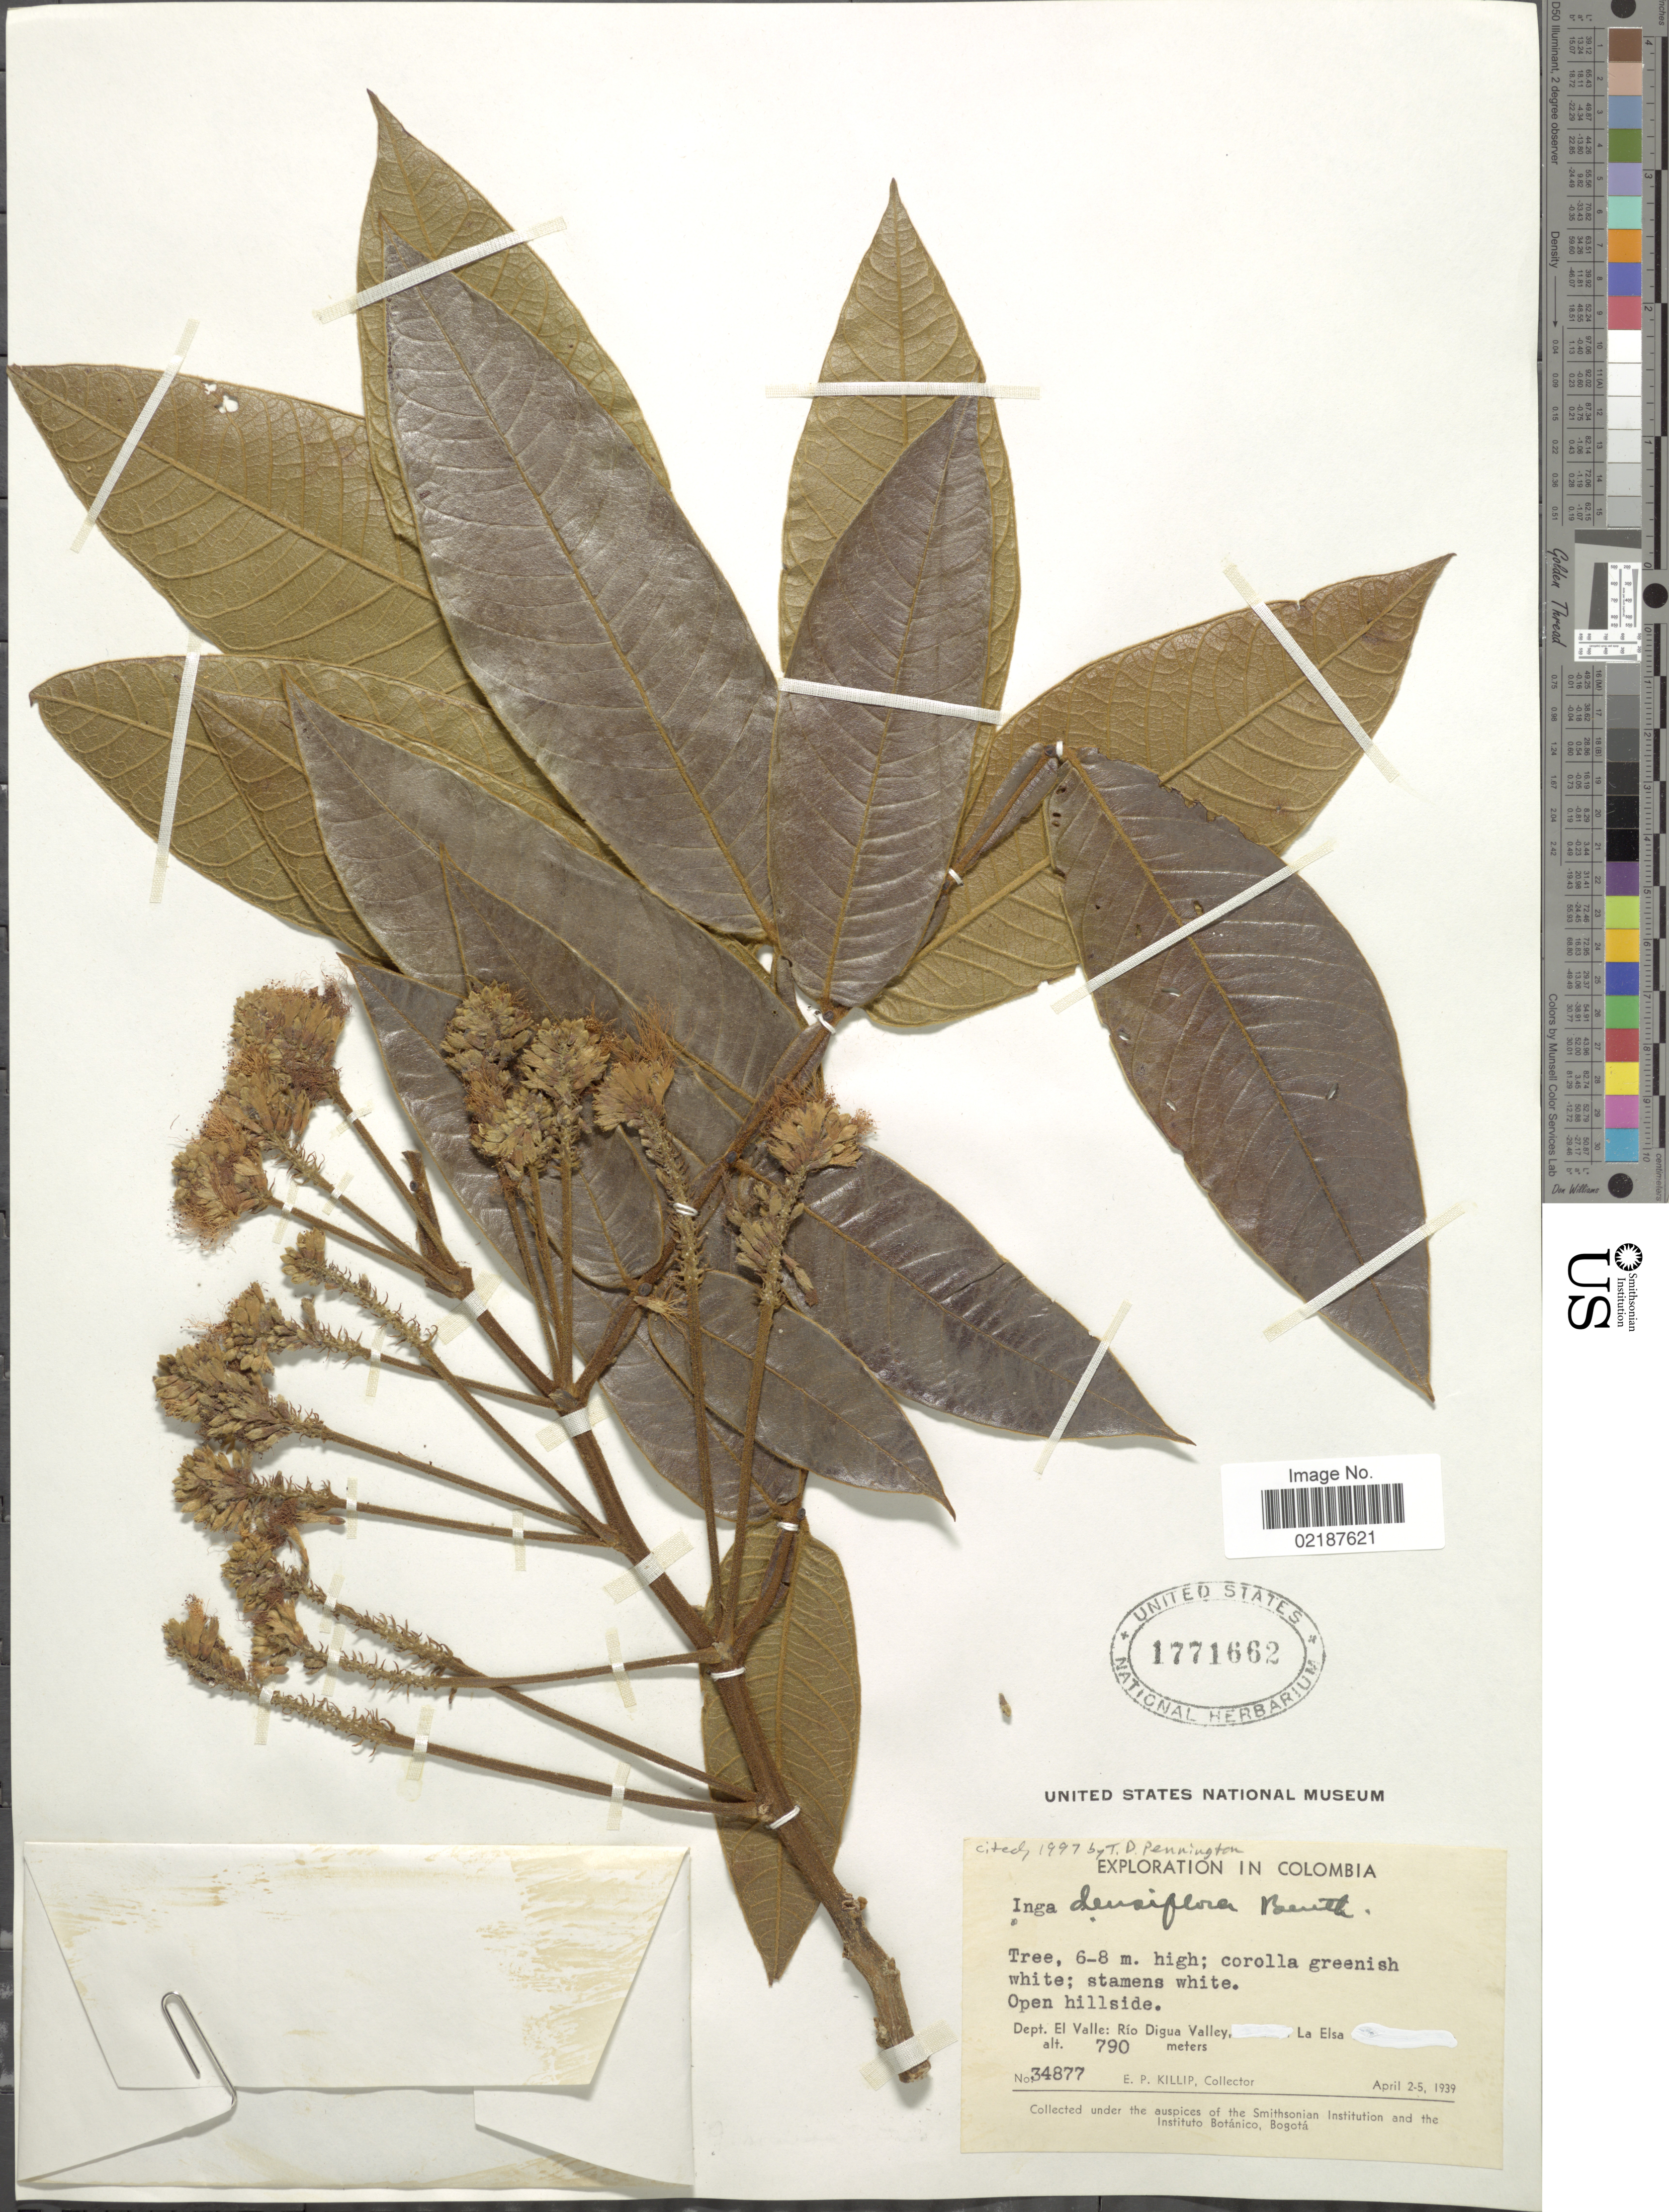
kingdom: Plantae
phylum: Tracheophyta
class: Magnoliopsida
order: Fabales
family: Fabaceae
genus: Inga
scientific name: Inga densiflora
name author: Benth.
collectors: E. P. Killip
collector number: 34877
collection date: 1939-04-02/1939-04-05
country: Colombia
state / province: Valle del Cauca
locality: Dept. El Valle: Rio Digua Valley, La Elsa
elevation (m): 790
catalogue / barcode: US 1771662